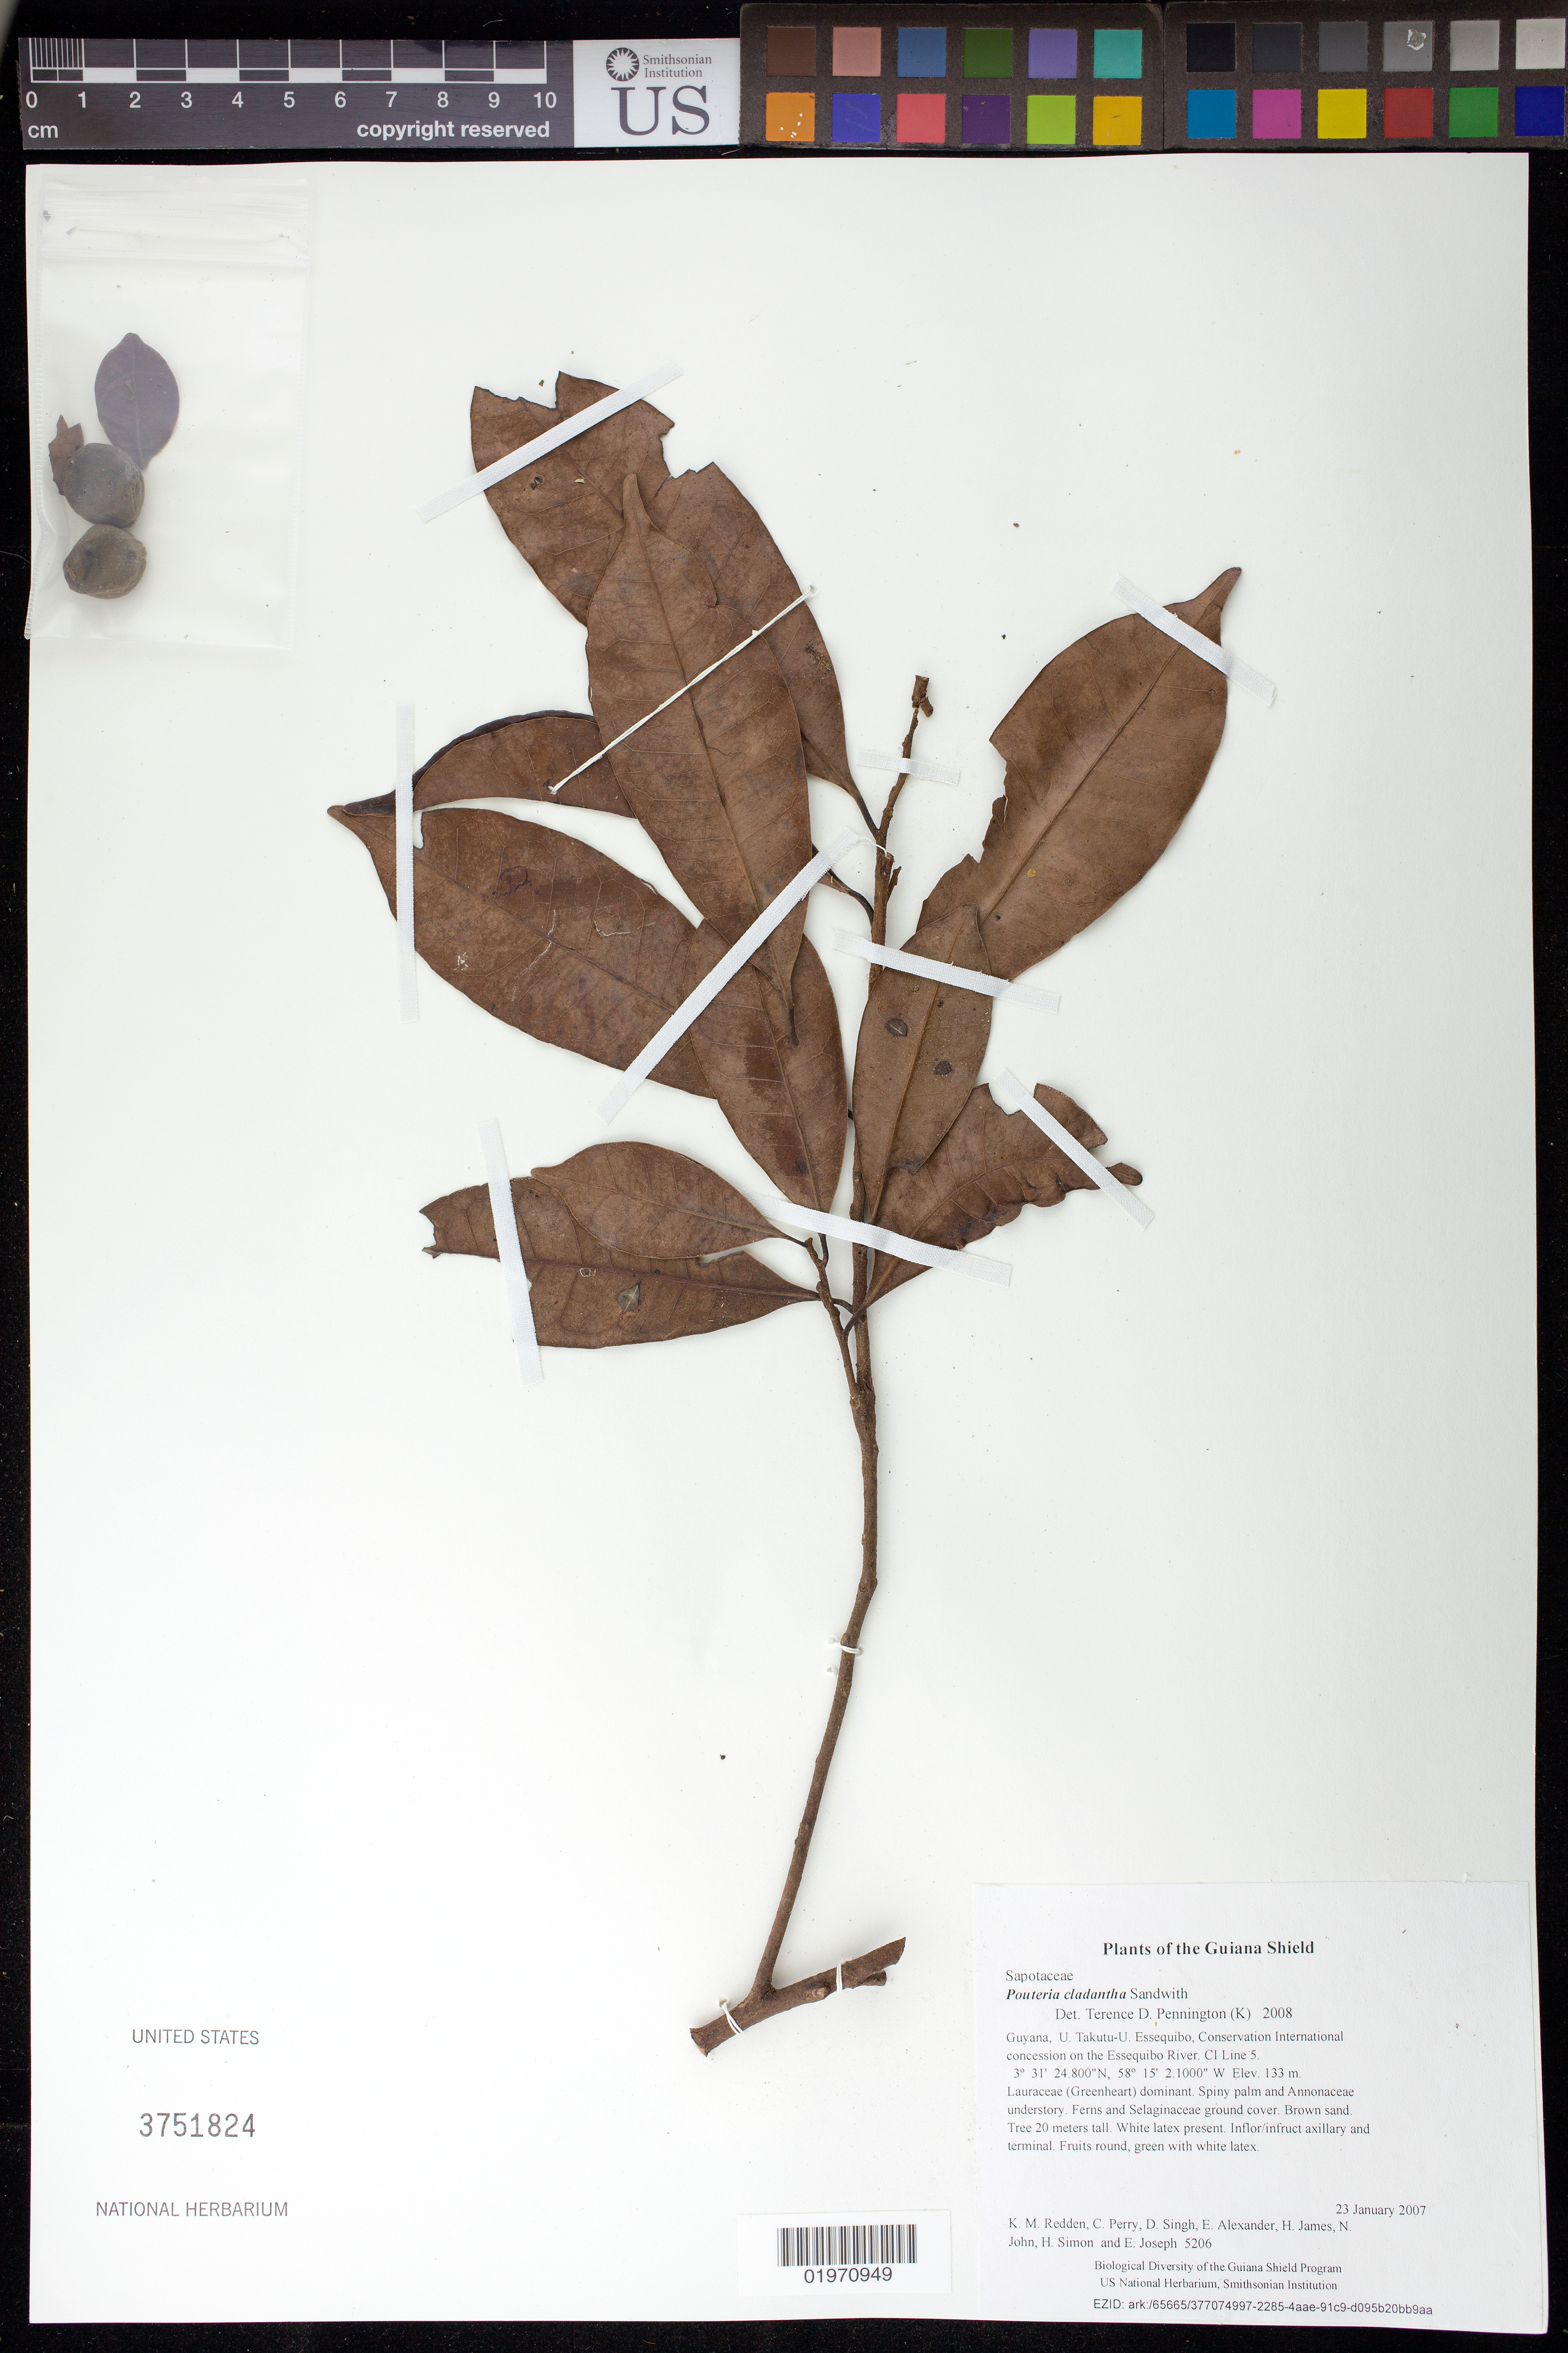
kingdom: Plantae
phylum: Tracheophyta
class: Magnoliopsida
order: Ericales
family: Sapotaceae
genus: Pouteria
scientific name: Pouteria cladantha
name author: Sandwith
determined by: Pennington, T. D., (K)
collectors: K. M. Redden, C. Perry, D. Singh, E. Alexander, H. James, N. John, H. Simon & E. Joseph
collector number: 5206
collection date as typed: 23 January 2007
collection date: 2007-01-23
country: Guyana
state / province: U. Takutu-U. Essequibo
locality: Conservation International concession on the Essequibo River. CI Line 5.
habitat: Lauraceae (Greenheart) dominant. Spiny palm and Annonaceae understory. Ferns and Selaginaceae ground cover. Brown sand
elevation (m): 133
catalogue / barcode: US 3751824